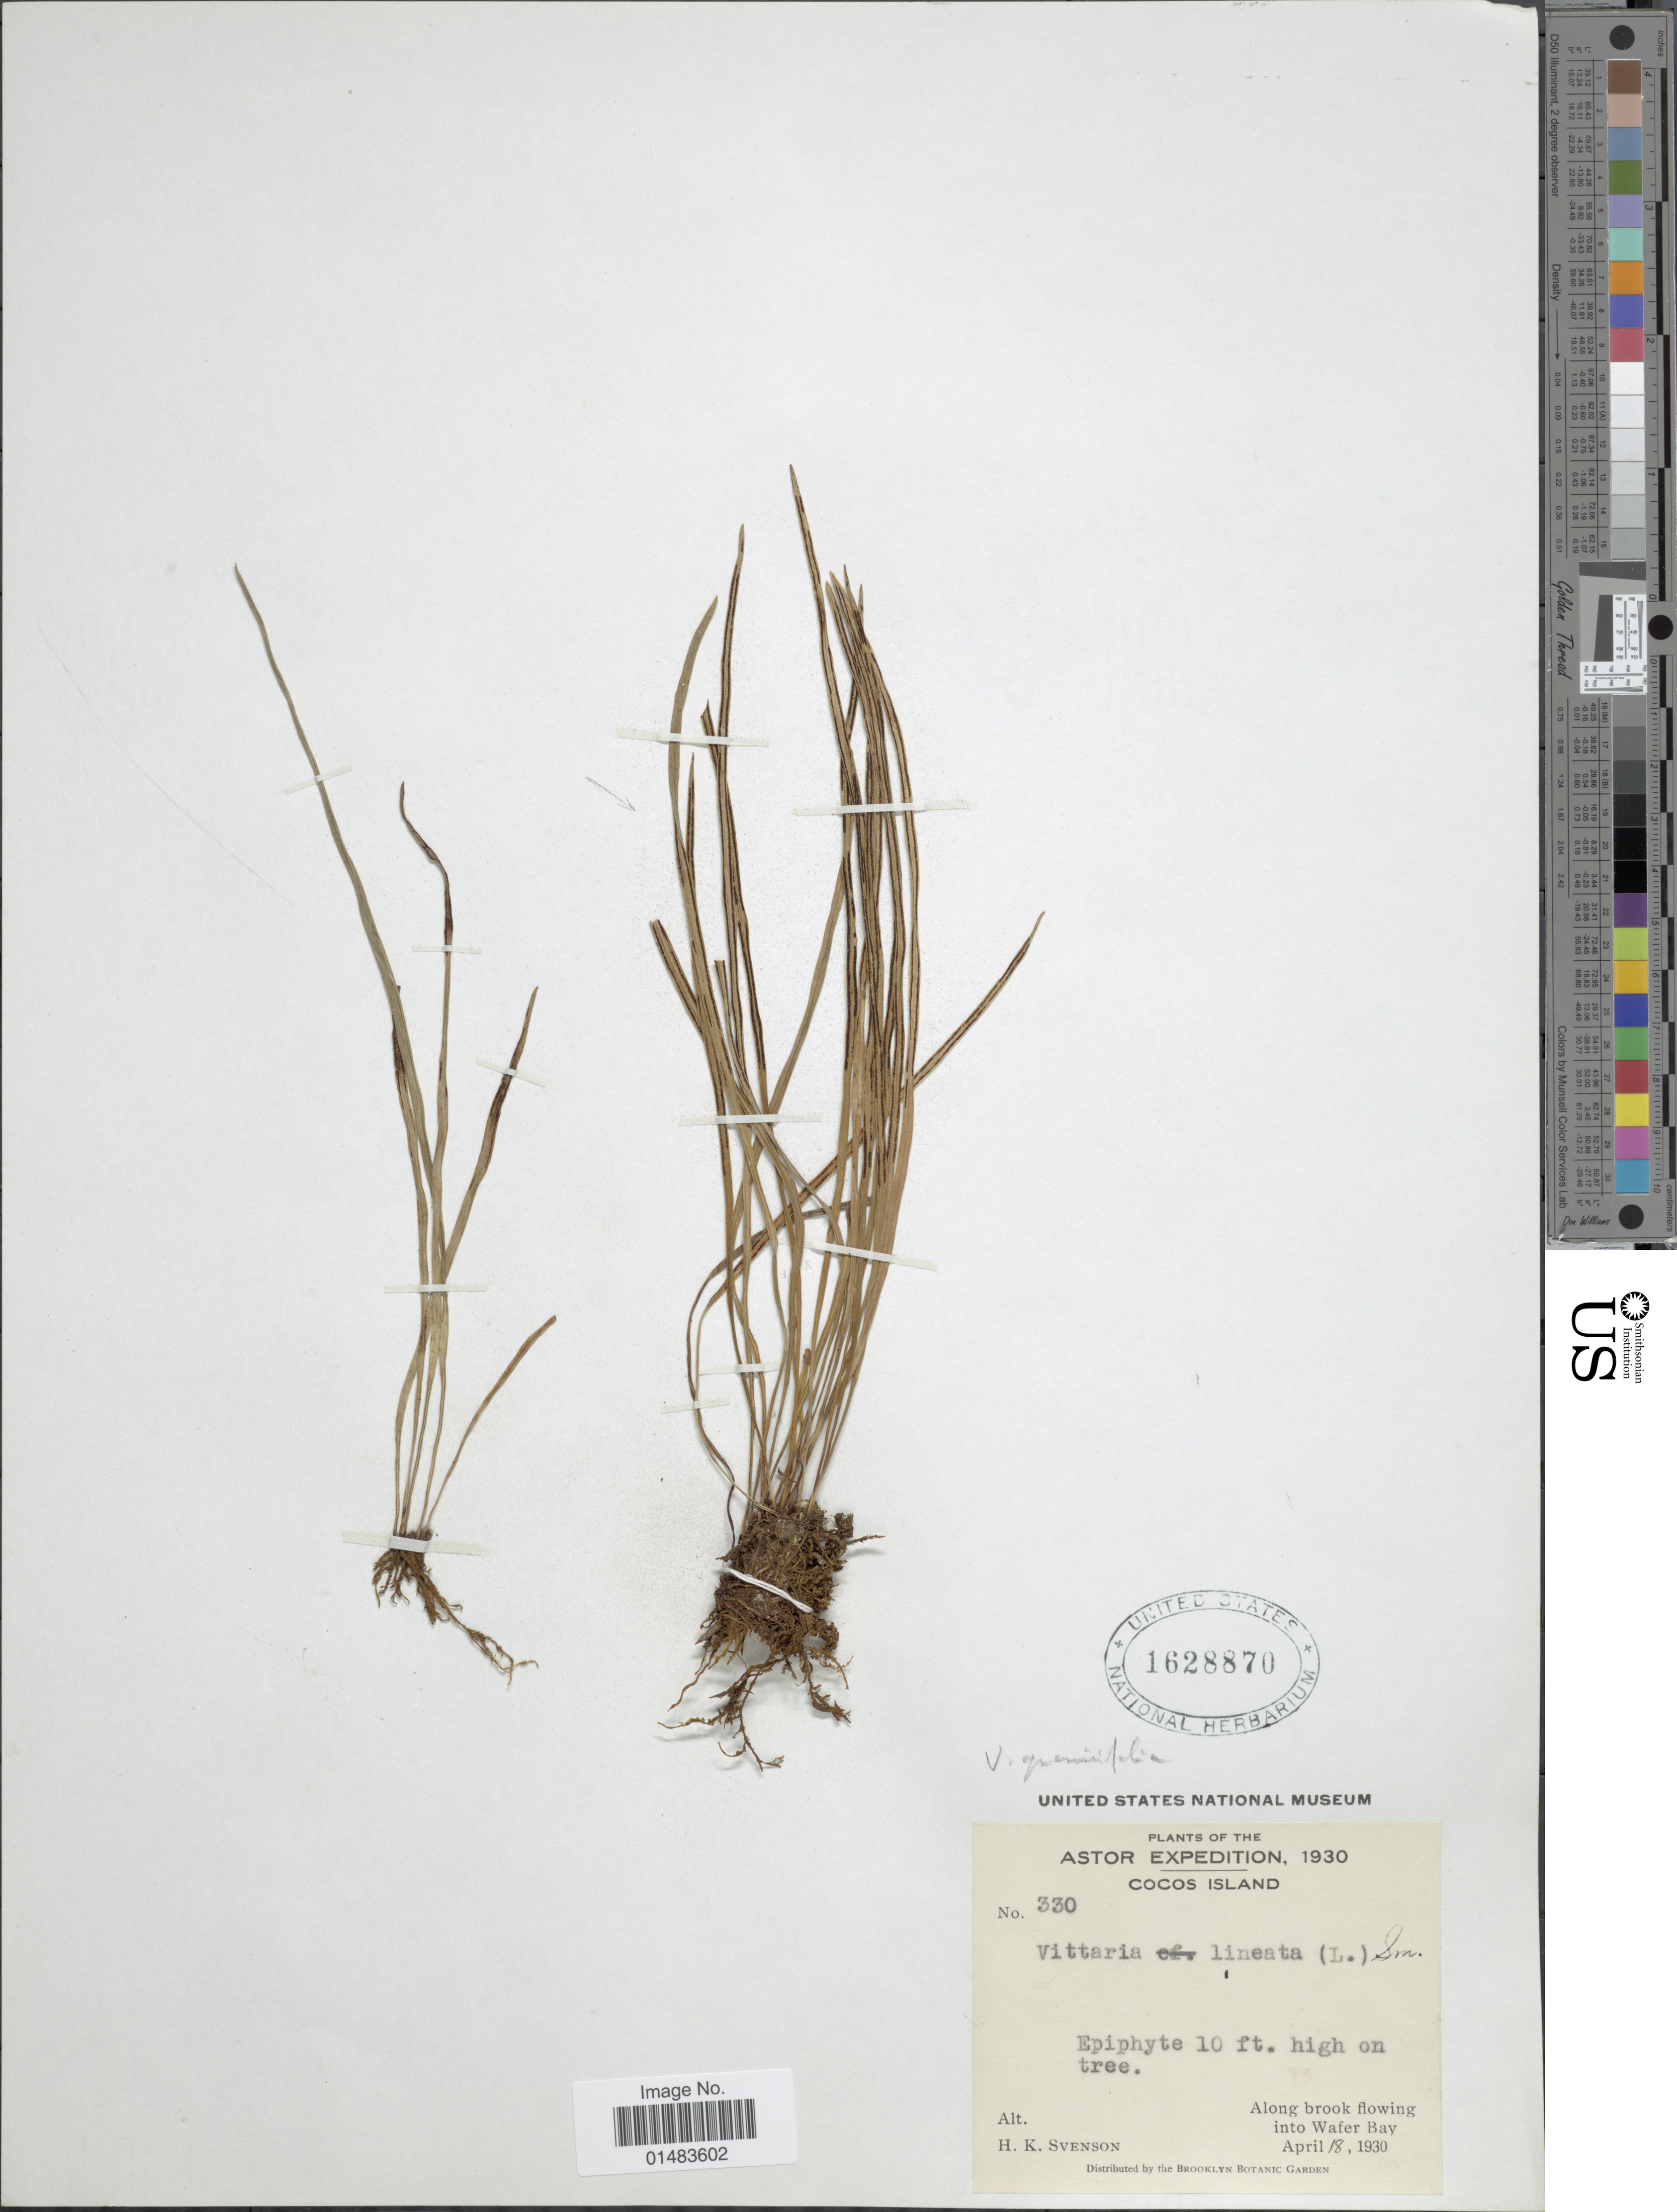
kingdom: Plantae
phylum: Tracheophyta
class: Polypodiopsida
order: Polypodiales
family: Pteridaceae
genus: Vittaria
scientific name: Vittaria graminifolia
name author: Kaulf.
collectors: H. K. Svenson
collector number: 330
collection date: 1930-04-18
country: Costa Rica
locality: Cocos Island, Epiphyte 10 ft, high on tree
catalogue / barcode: US 1628870